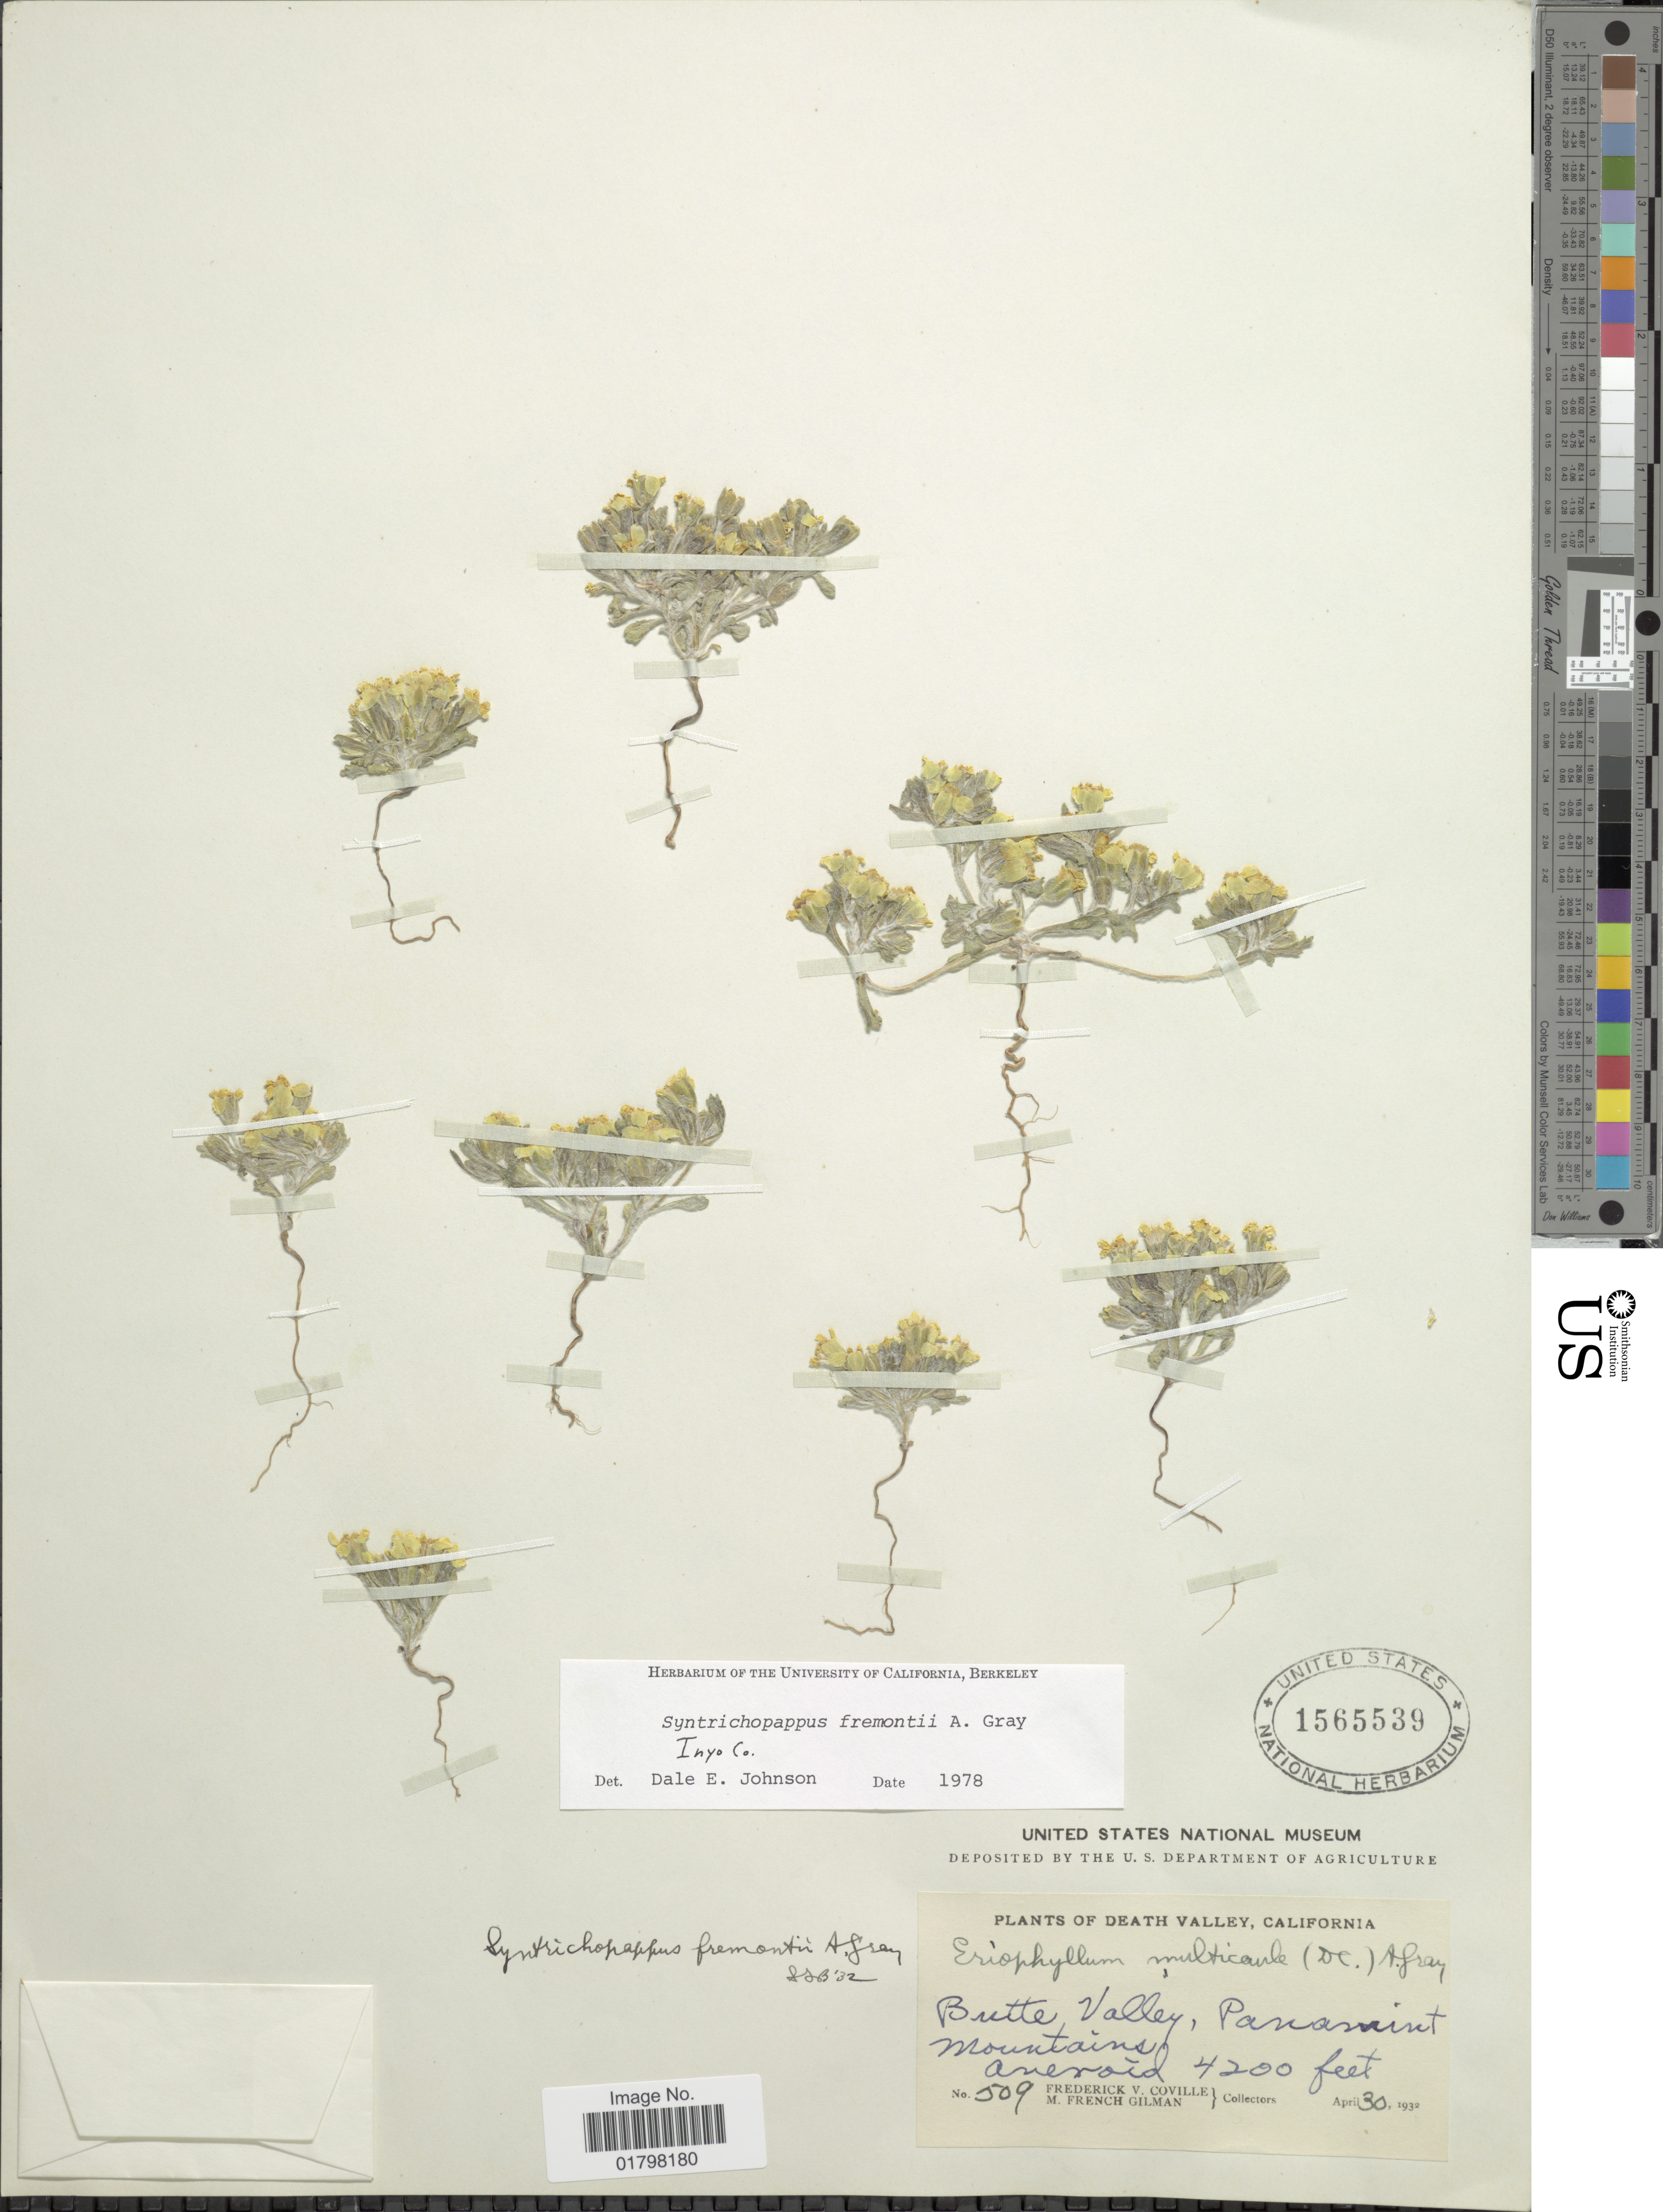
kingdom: Plantae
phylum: Tracheophyta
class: Magnoliopsida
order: Asterales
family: Asteraceae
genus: Syntrichopappus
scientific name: Syntrichopappus fremontii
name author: A. Gray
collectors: F. V. Coville & M. F. Gilman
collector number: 509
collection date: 1932-04-30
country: United States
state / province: California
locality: Death Valley, California. Butte Valley, Panamint Mountains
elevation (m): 1280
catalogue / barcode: US 1565539